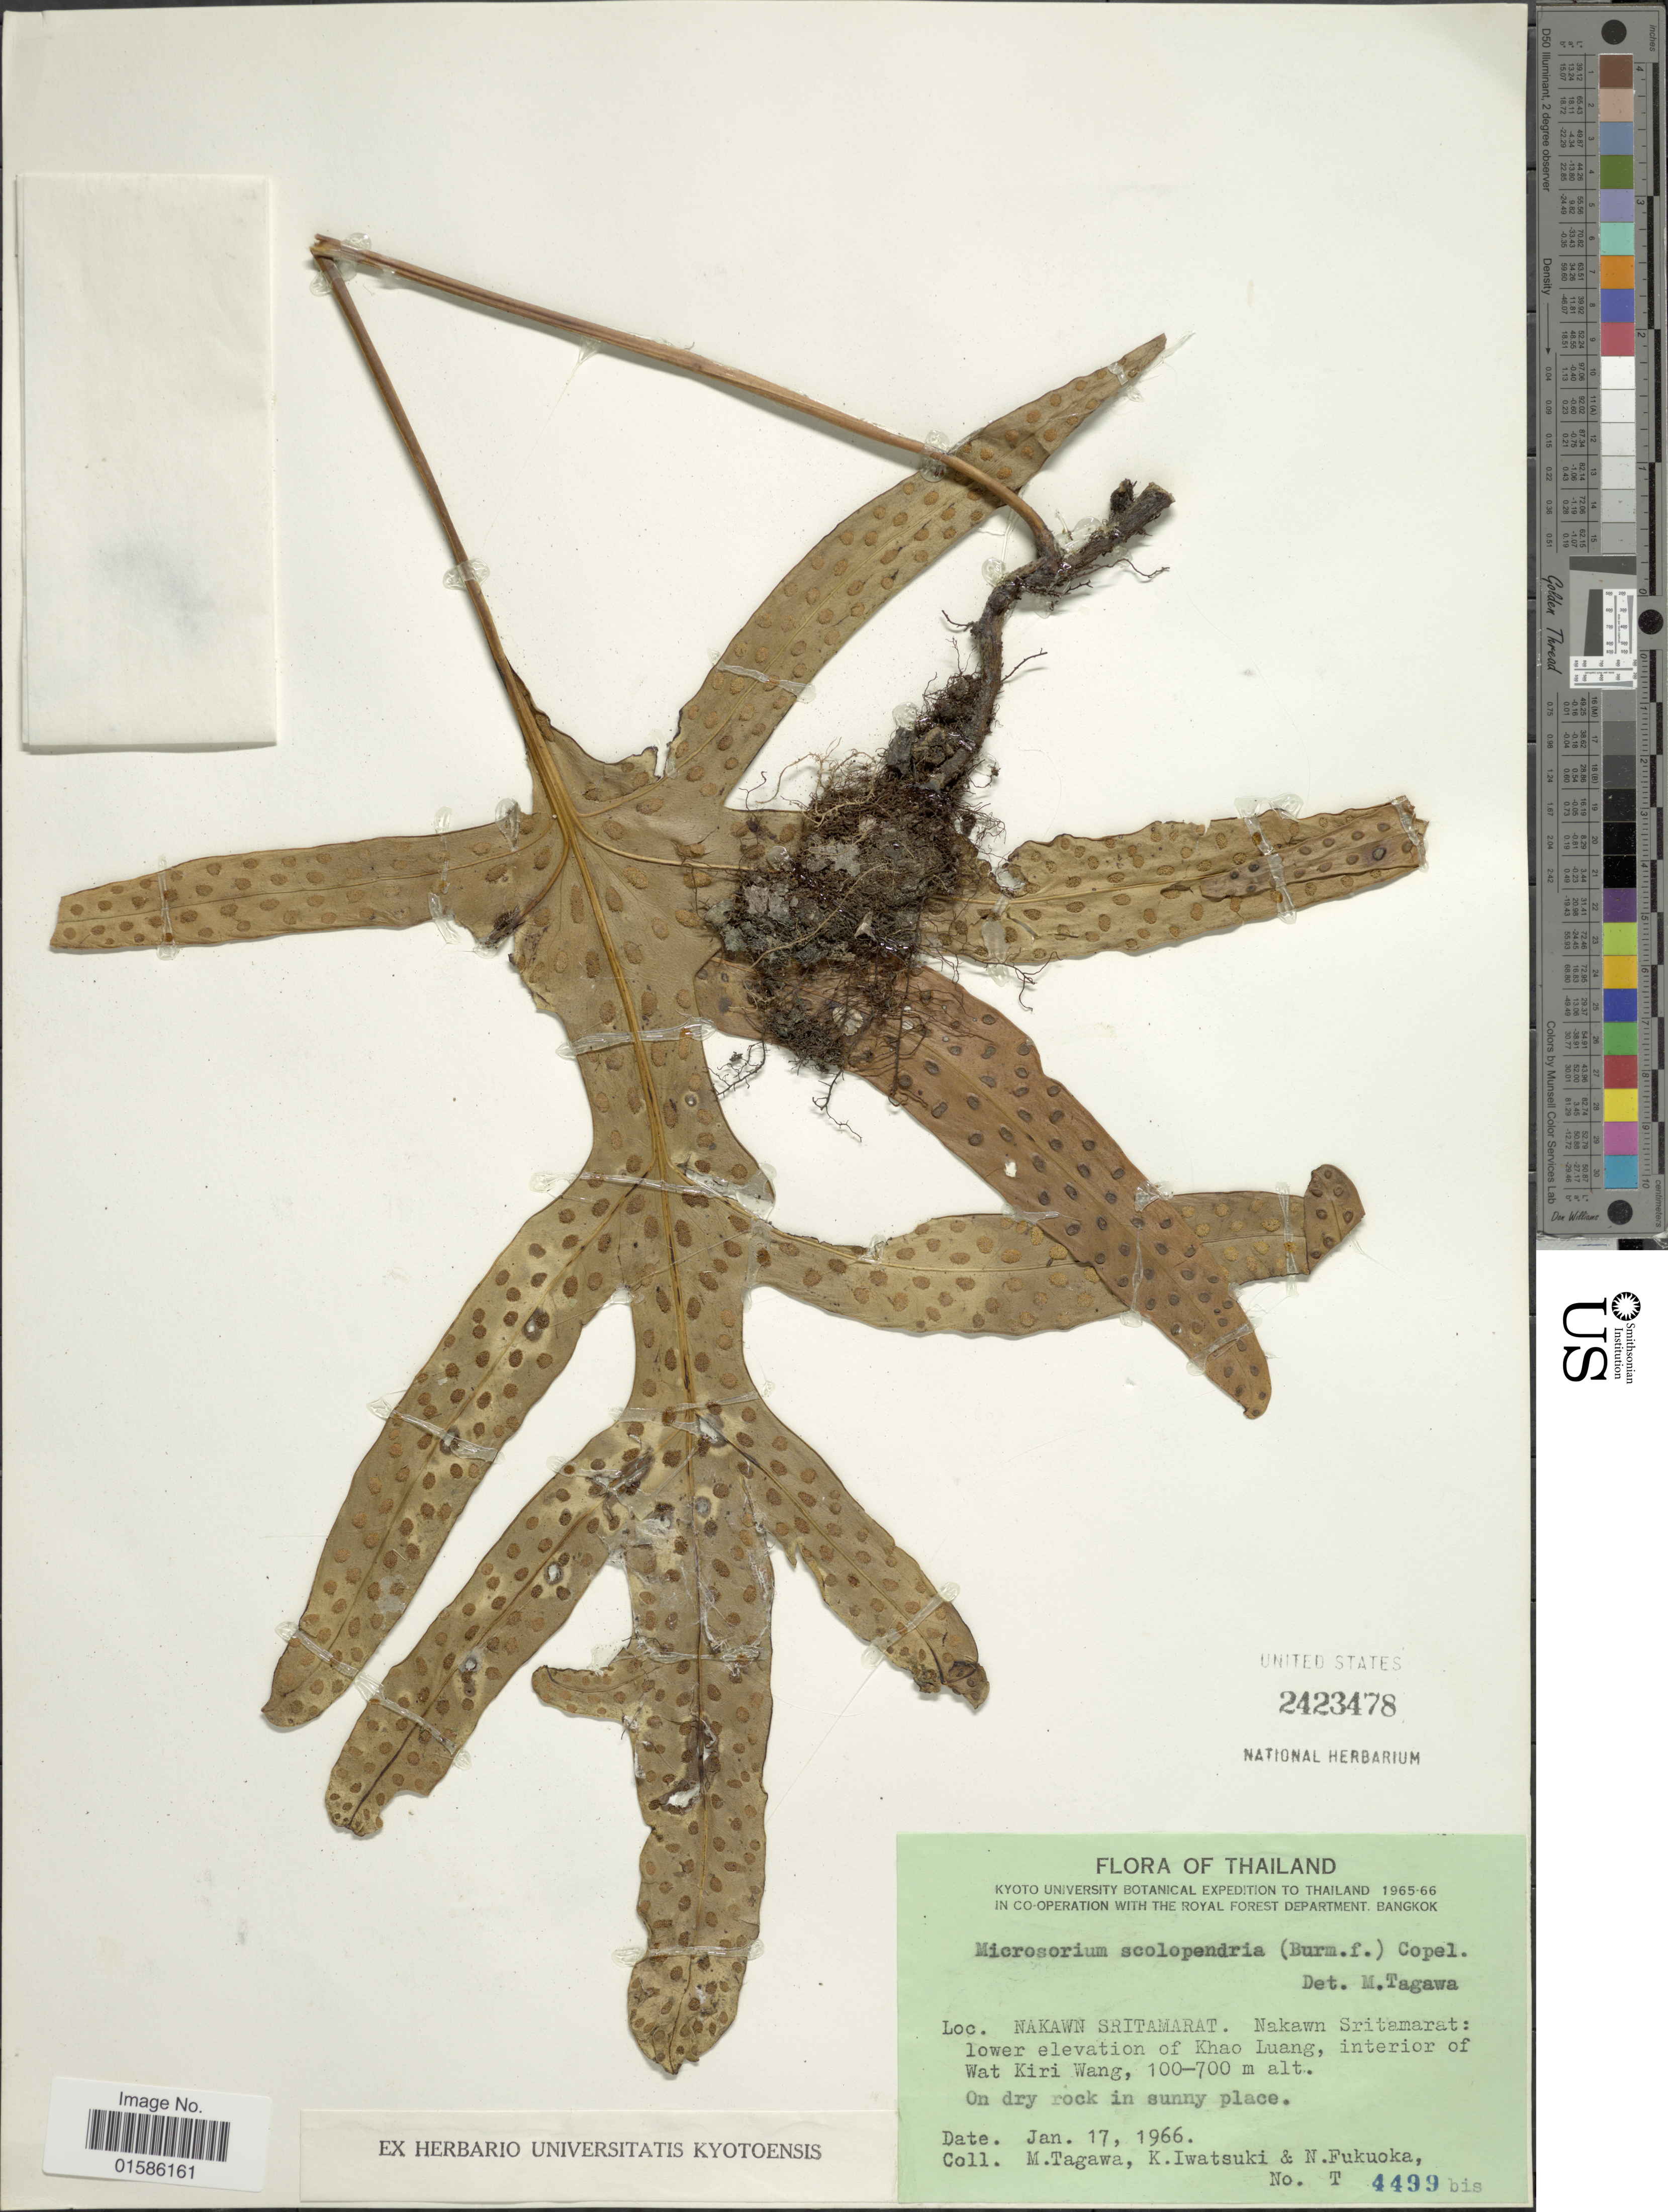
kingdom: Plantae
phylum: Tracheophyta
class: Polypodiopsida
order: Polypodiales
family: Polypodiaceae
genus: Microsorum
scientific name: Microsorum scolopendria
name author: (Burm. f.) Copel.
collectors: M. Tagawa, K. Iwatsuki & N. Fukuoka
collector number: T 4499 bis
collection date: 1966-01-17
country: Thailand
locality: Nakawn Sritamarat: Lower elevation of Khao Luang, interior of Wat Kiri Wang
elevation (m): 100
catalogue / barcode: US 2423478